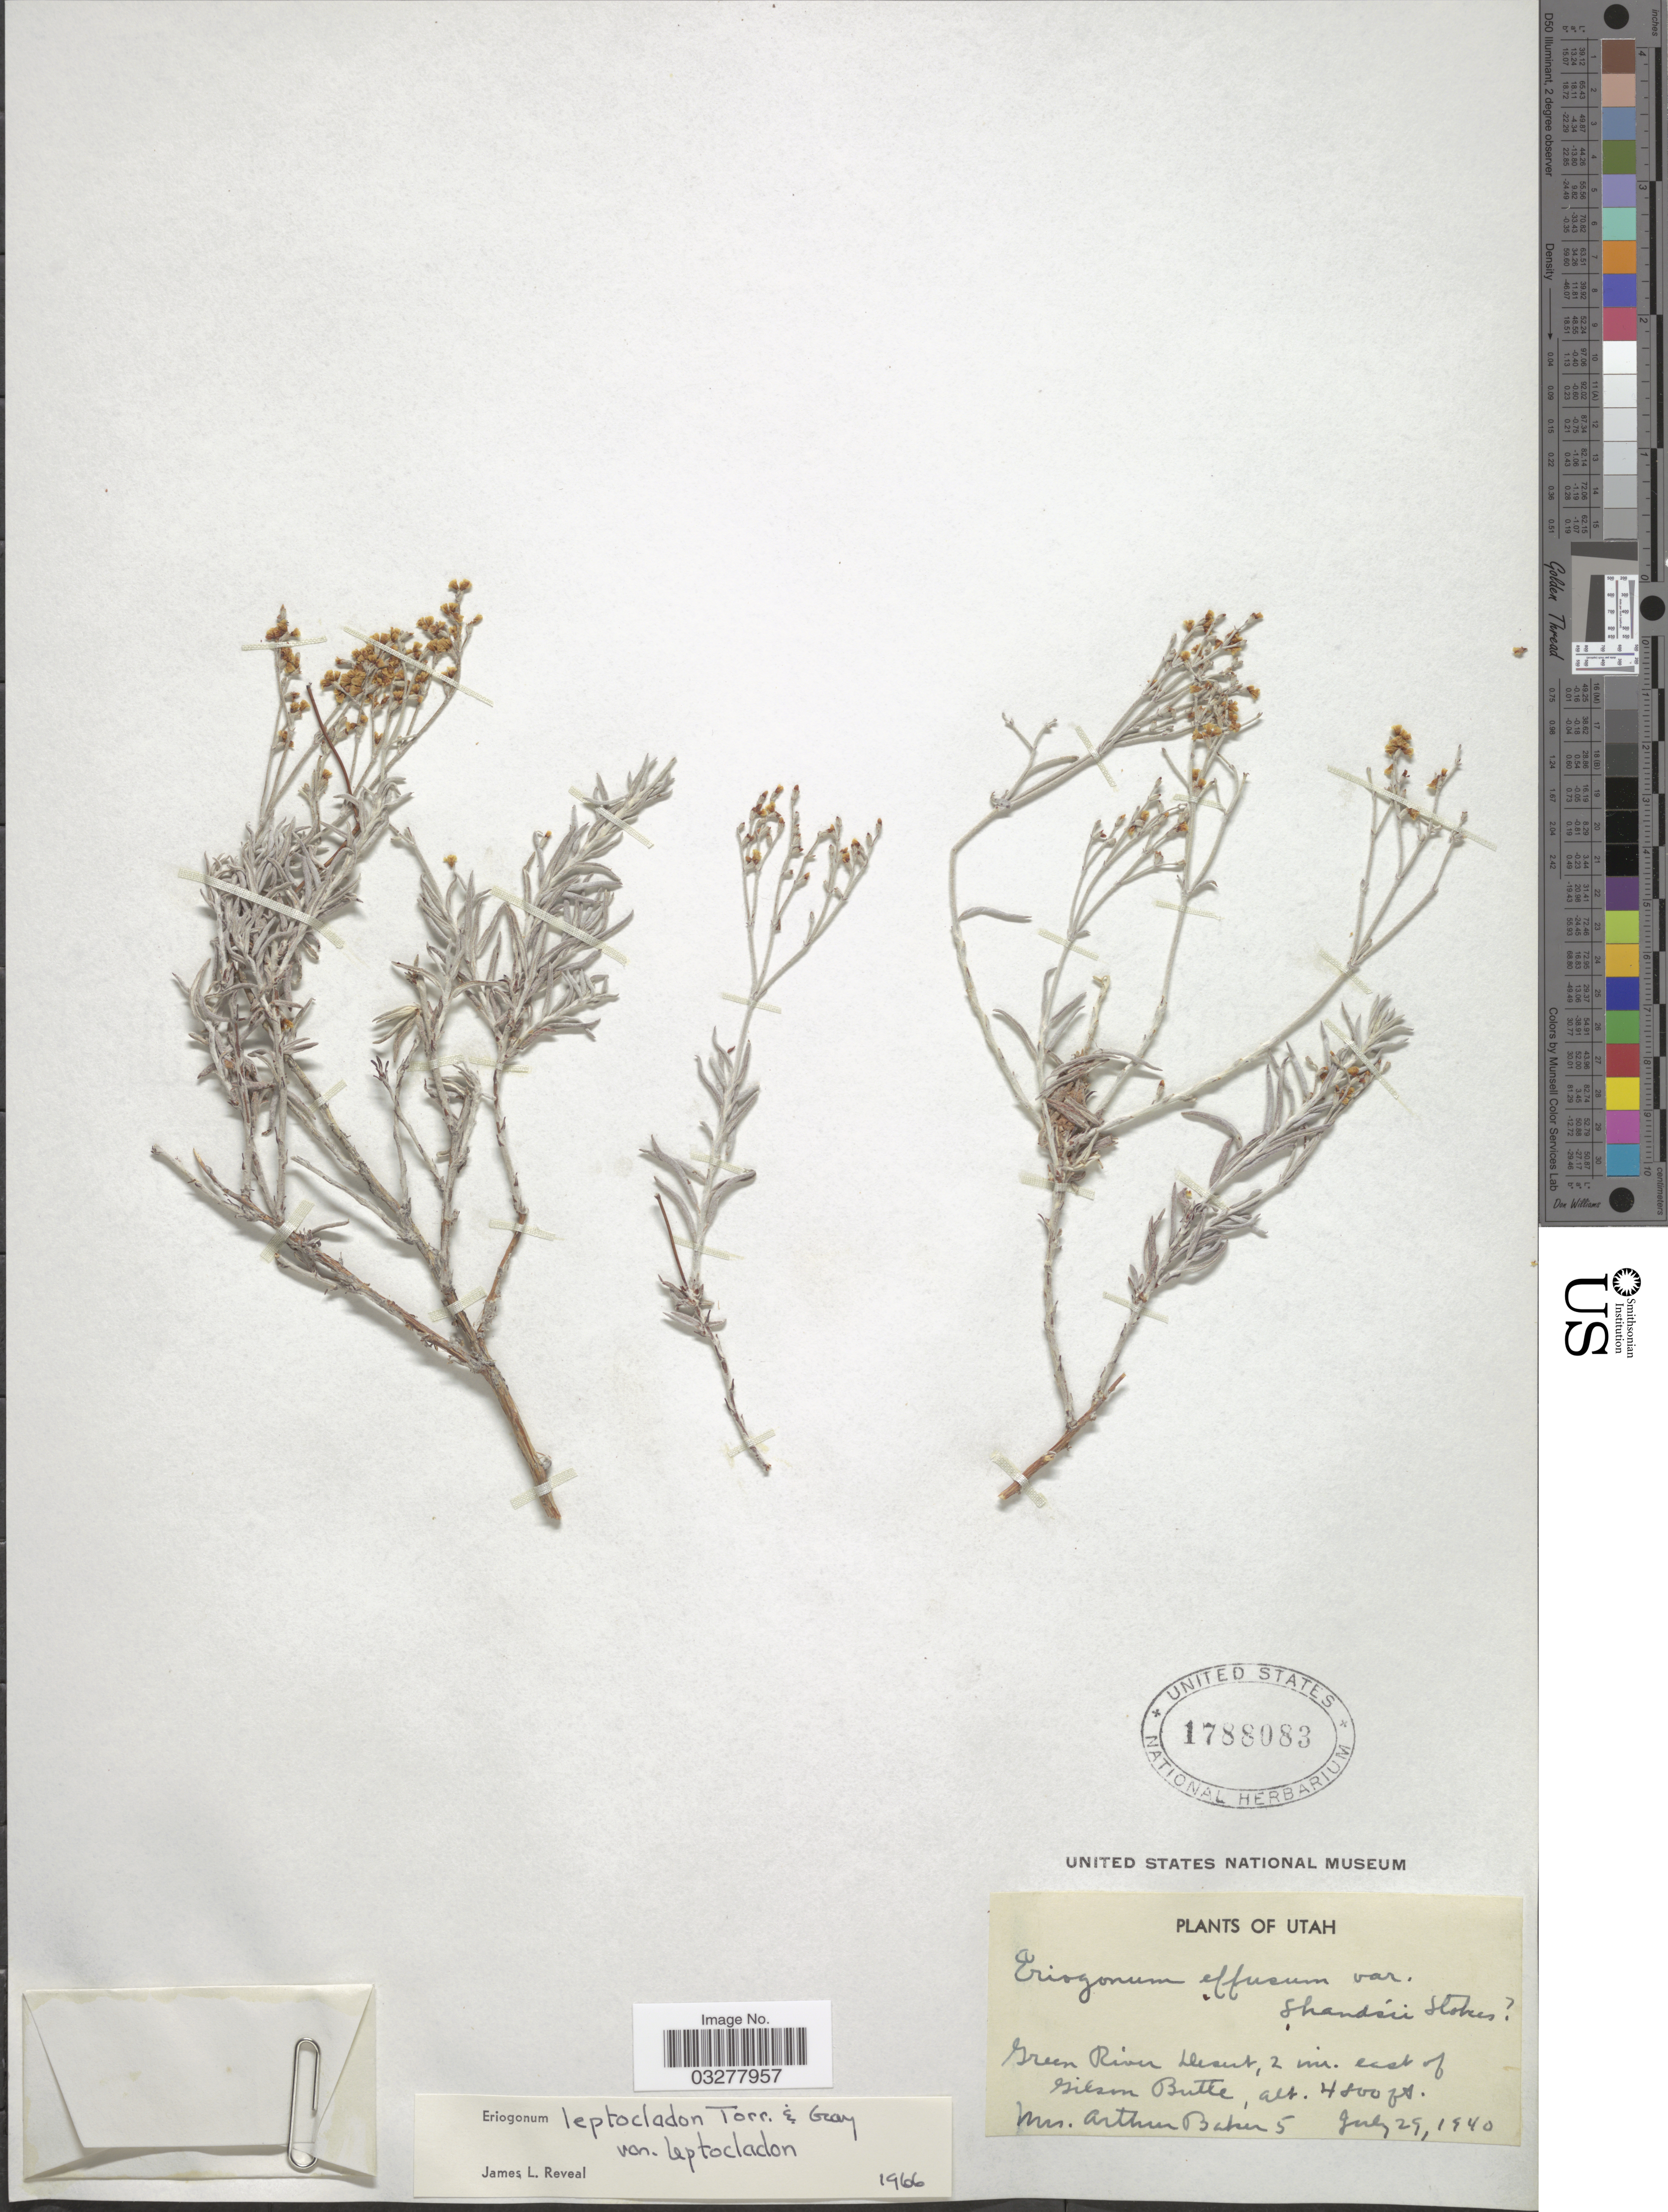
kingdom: Plantae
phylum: Tracheophyta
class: Magnoliopsida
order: Caryophyllales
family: Polygonaceae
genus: Eriogonum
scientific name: Eriogonum leptocladon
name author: Torr. & A. Gray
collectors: A. Baker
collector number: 5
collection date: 1940-07-29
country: United States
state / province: Utah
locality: Green River Desert, 2 mi. east of Gilson Butte.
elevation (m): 1463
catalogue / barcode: US 1788083